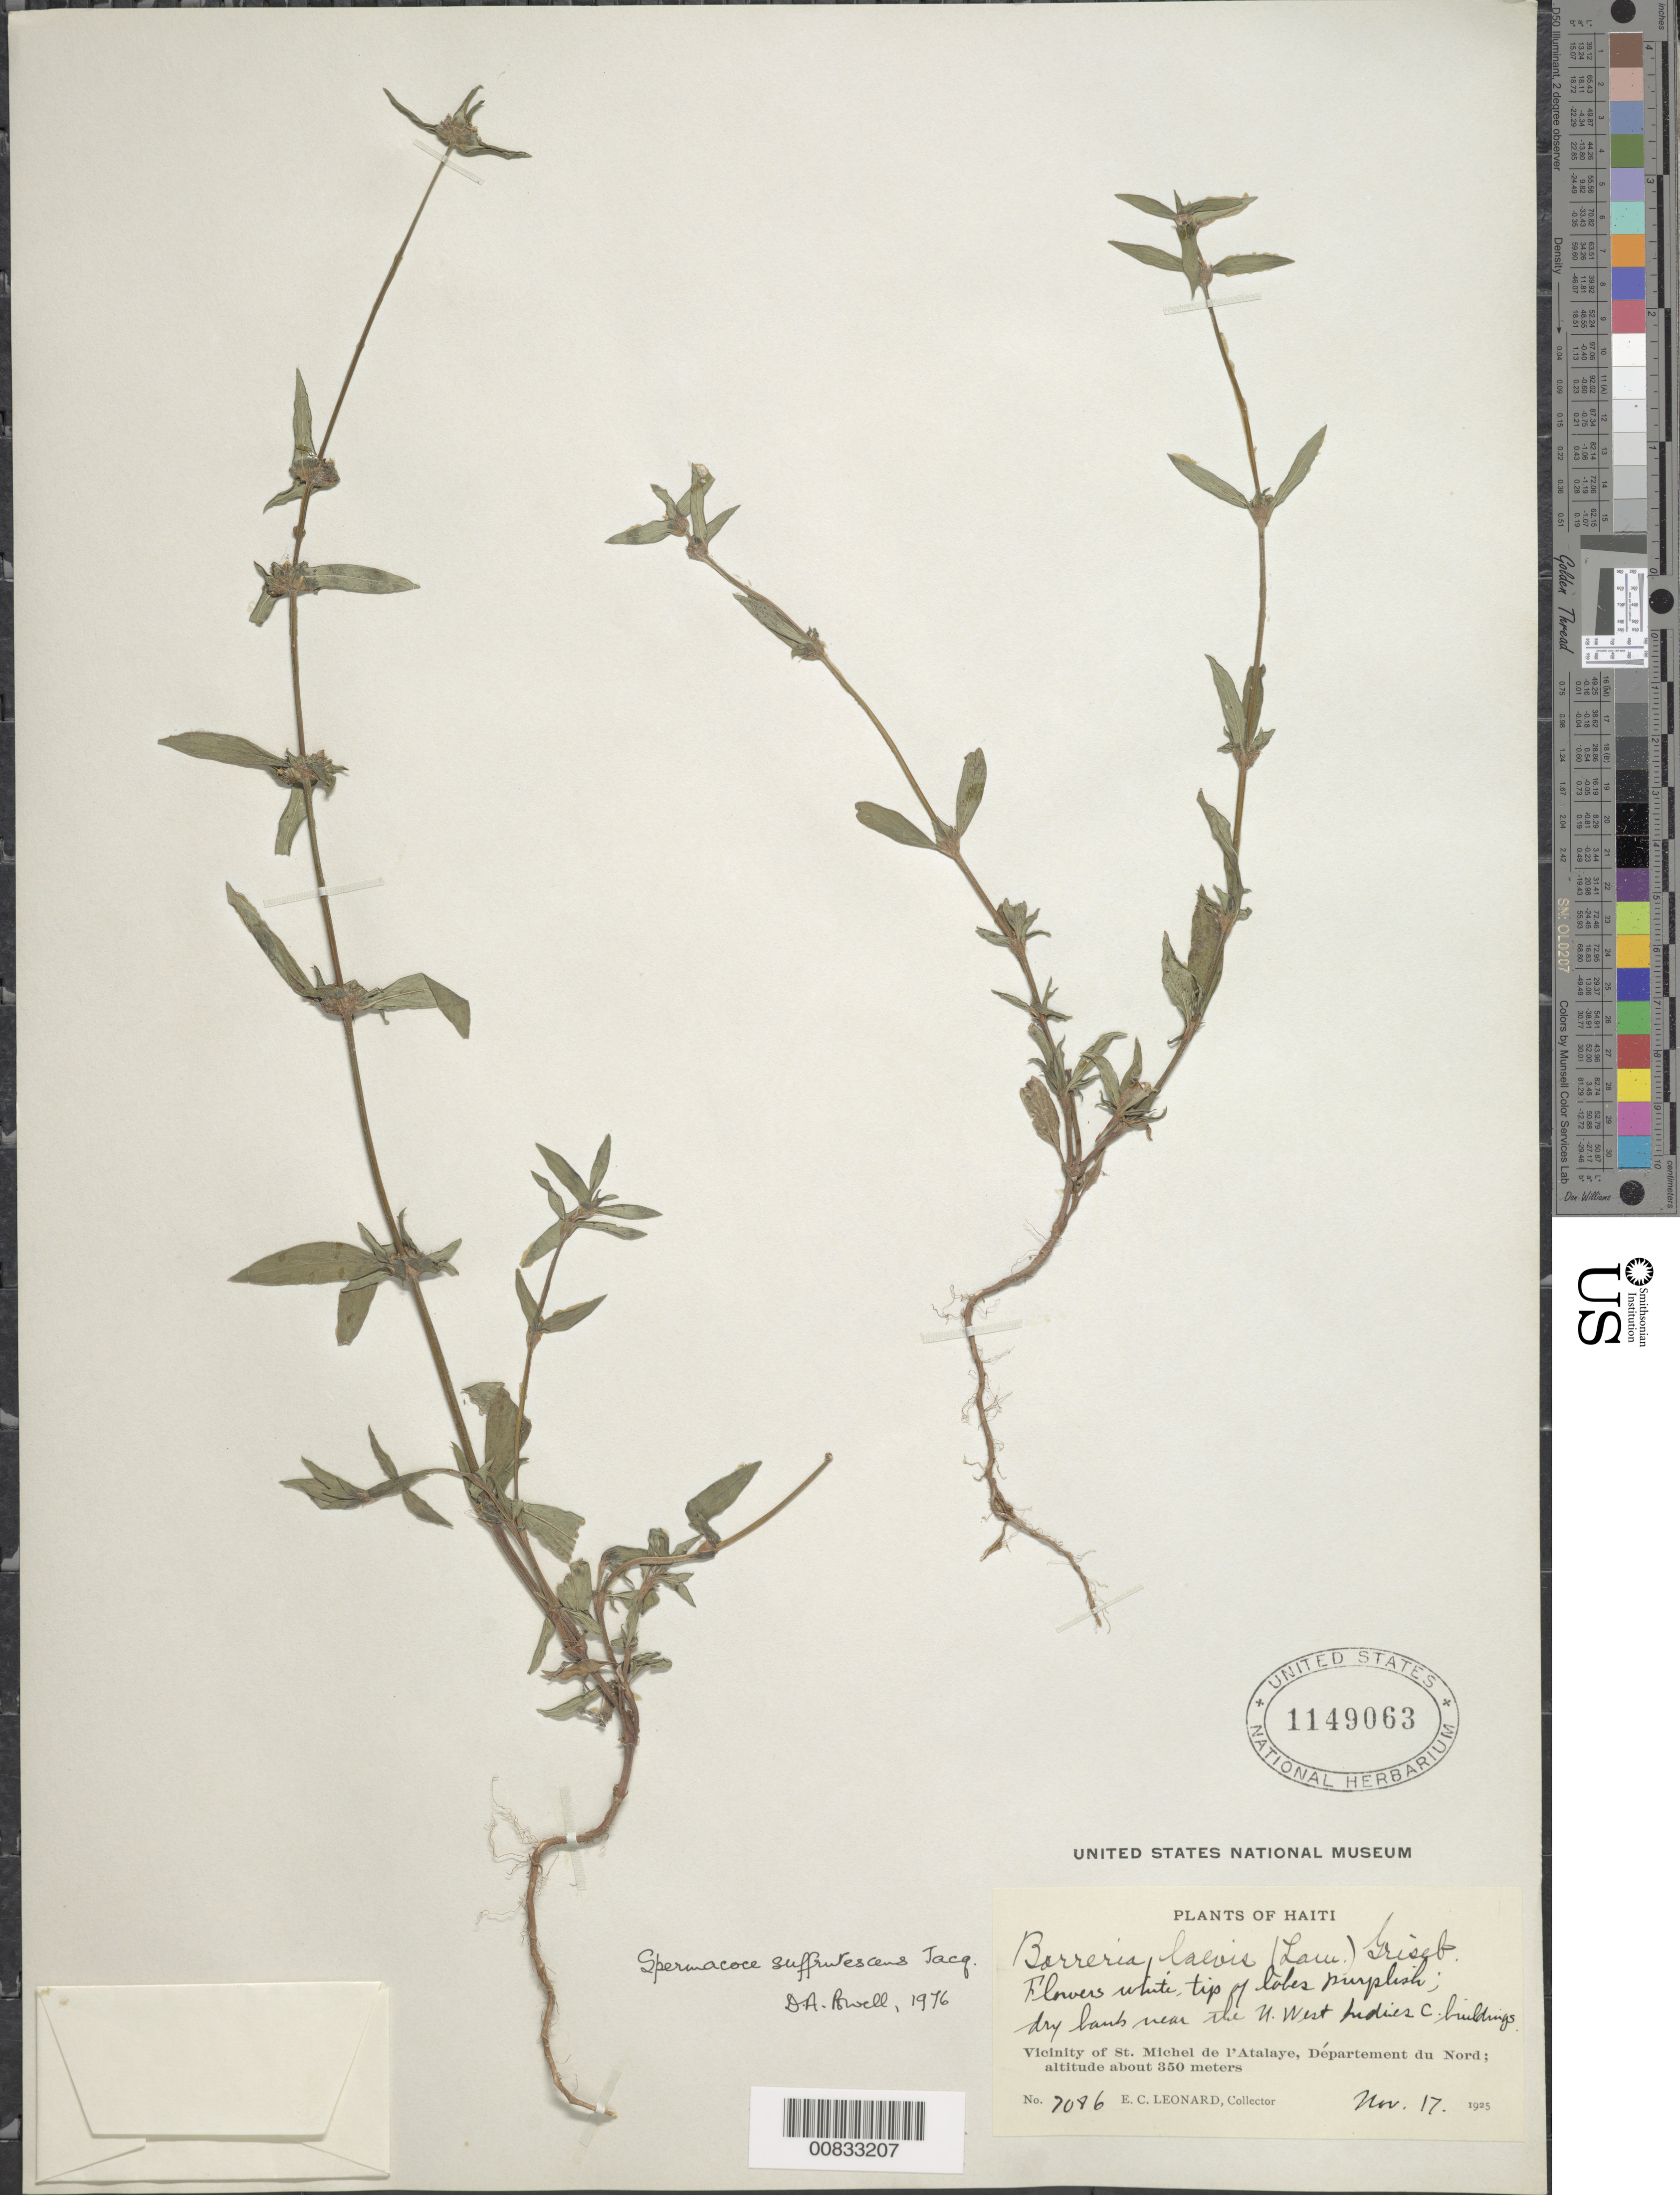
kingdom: Plantae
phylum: Tracheophyta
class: Magnoliopsida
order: Gentianales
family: Rubiaceae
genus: Spermacoce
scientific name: Spermacoce remota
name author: Lam.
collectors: E. C. Leonard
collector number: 7086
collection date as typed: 17 Nov 1925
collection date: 1925-11-17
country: Haiti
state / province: Artibonite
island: Hispaniola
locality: Vicinity of St. Michel de l'Atalaye, near the U West Indies Co. buildings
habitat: Dry bank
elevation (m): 350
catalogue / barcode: US 1149063